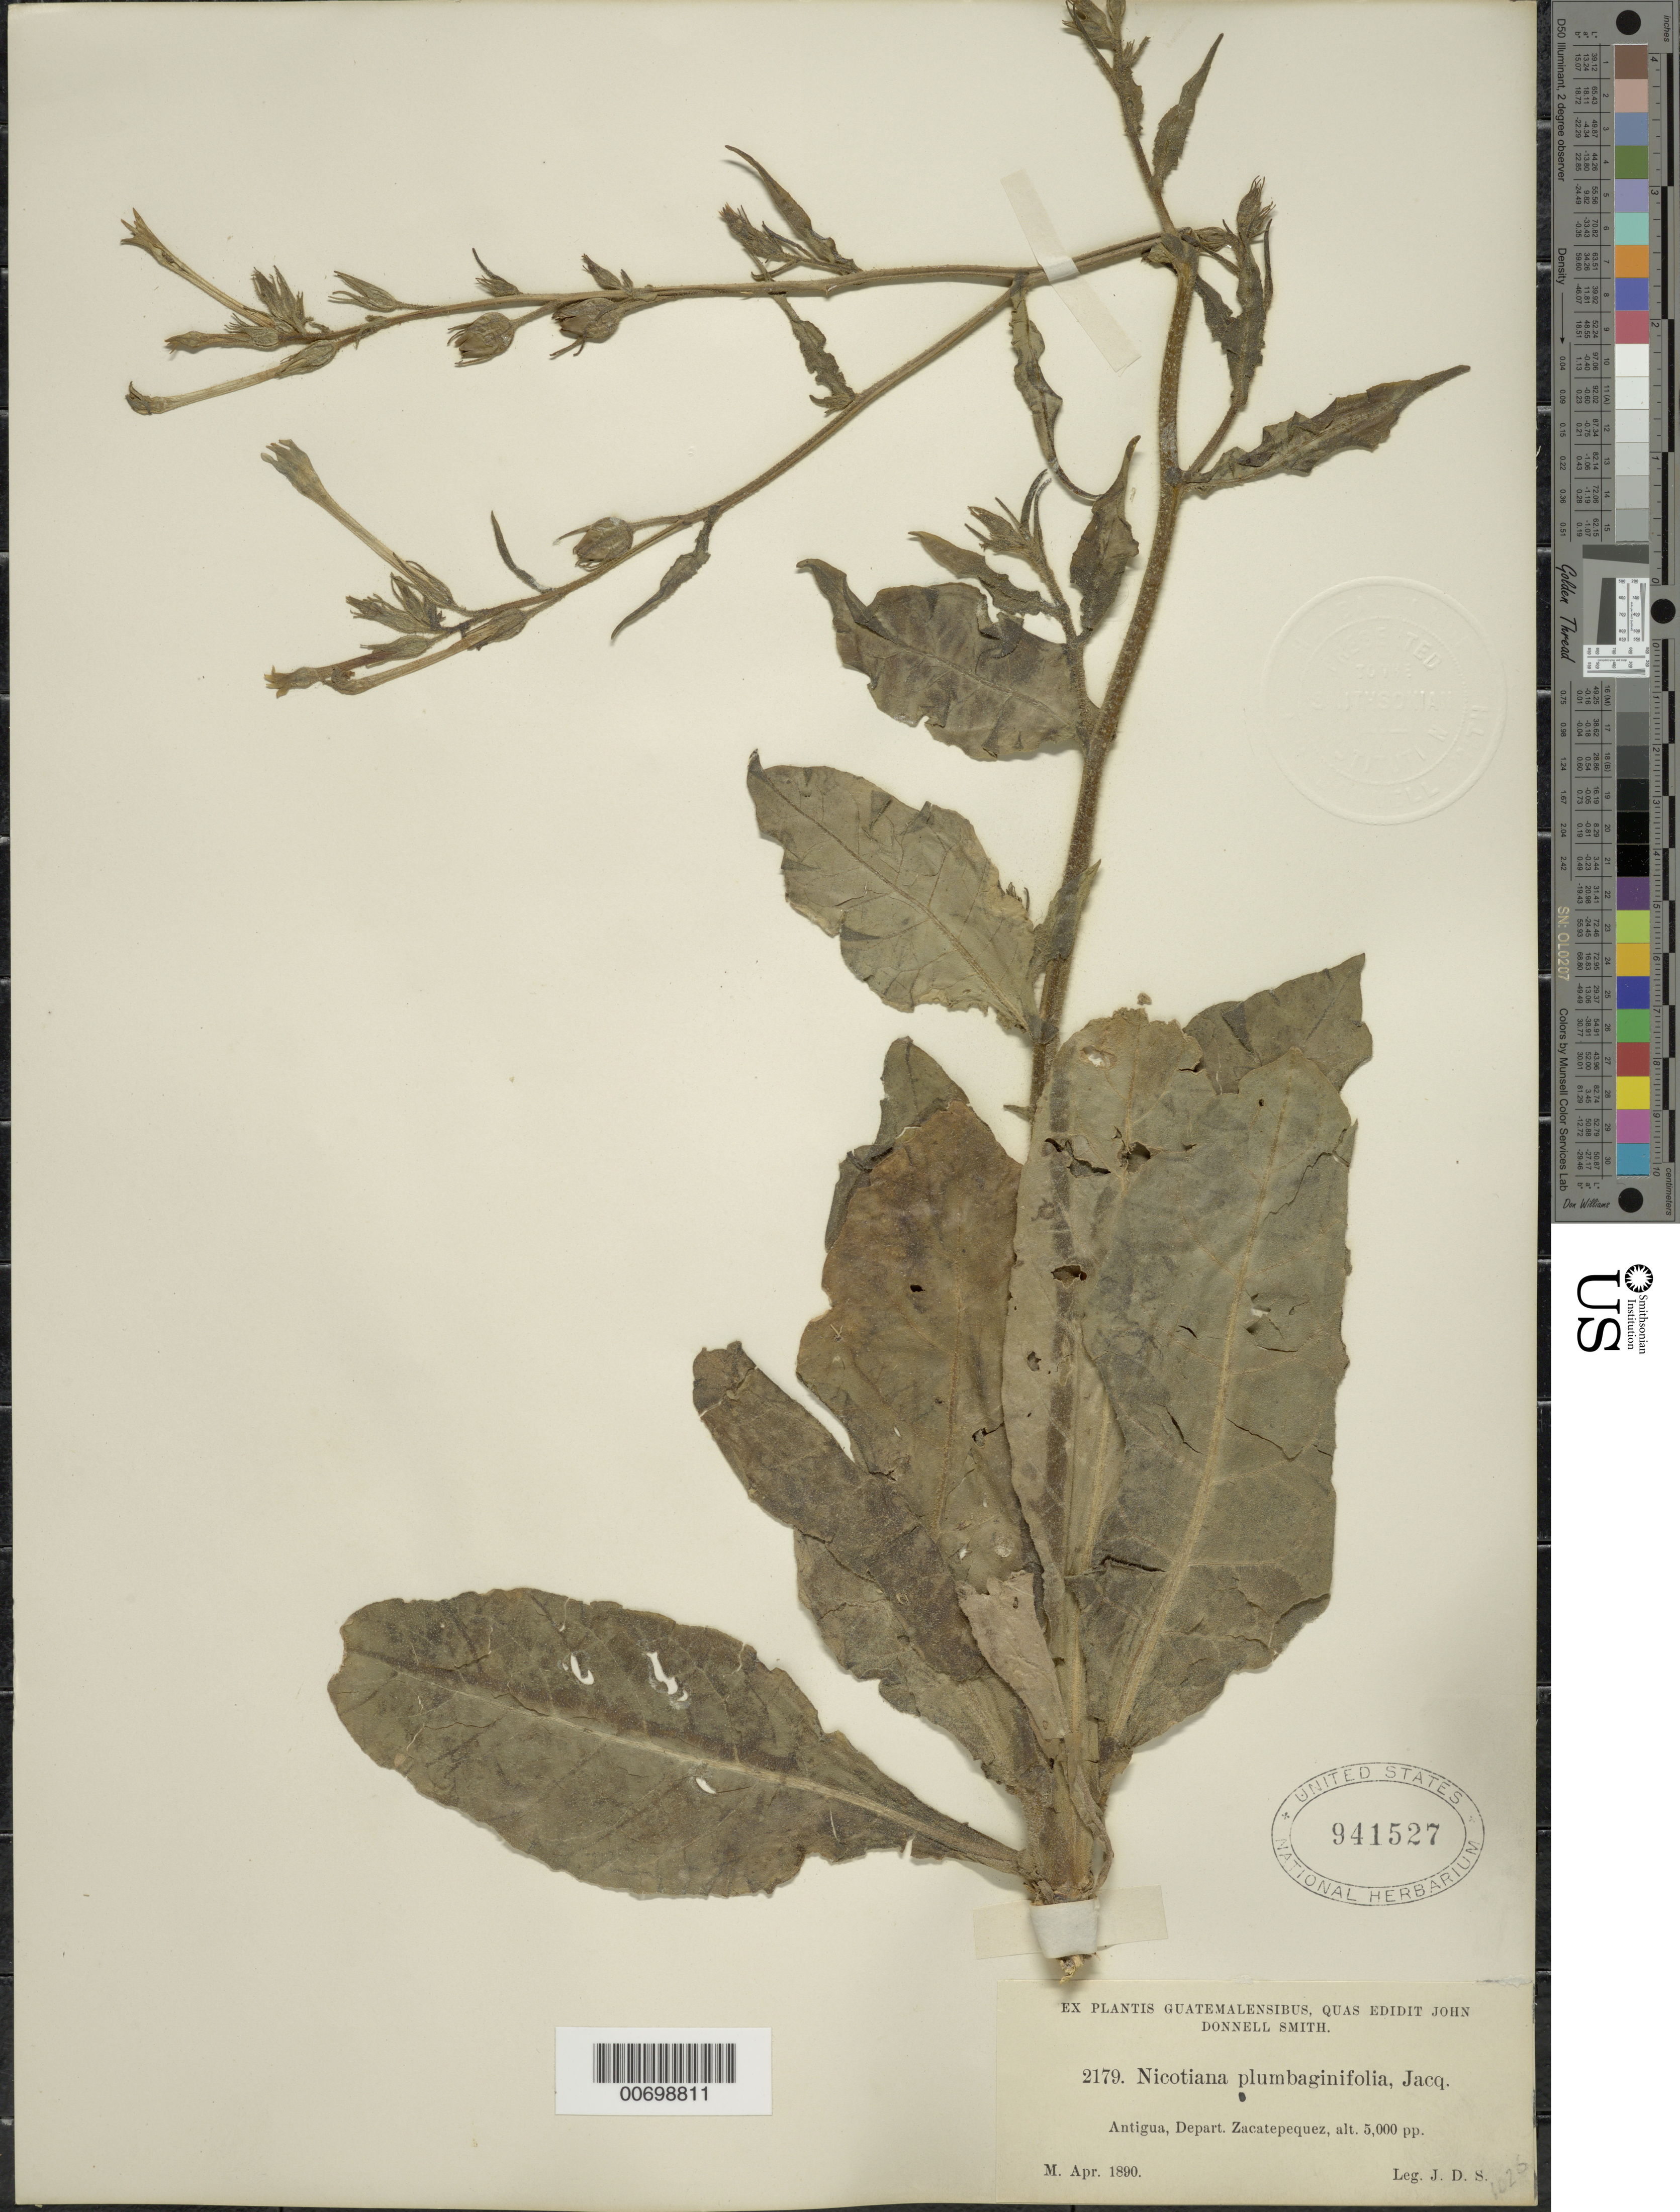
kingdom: Plantae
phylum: Tracheophyta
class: Magnoliopsida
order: Solanales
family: Solanaceae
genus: Nicotiana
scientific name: Nicotiana plumbaginifolia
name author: Viv.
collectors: E. T. Heyde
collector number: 2179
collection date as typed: Apr 1890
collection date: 1890-04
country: Guatemala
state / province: Sacatepéquez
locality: Antigua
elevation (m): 1524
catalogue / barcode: US 941527